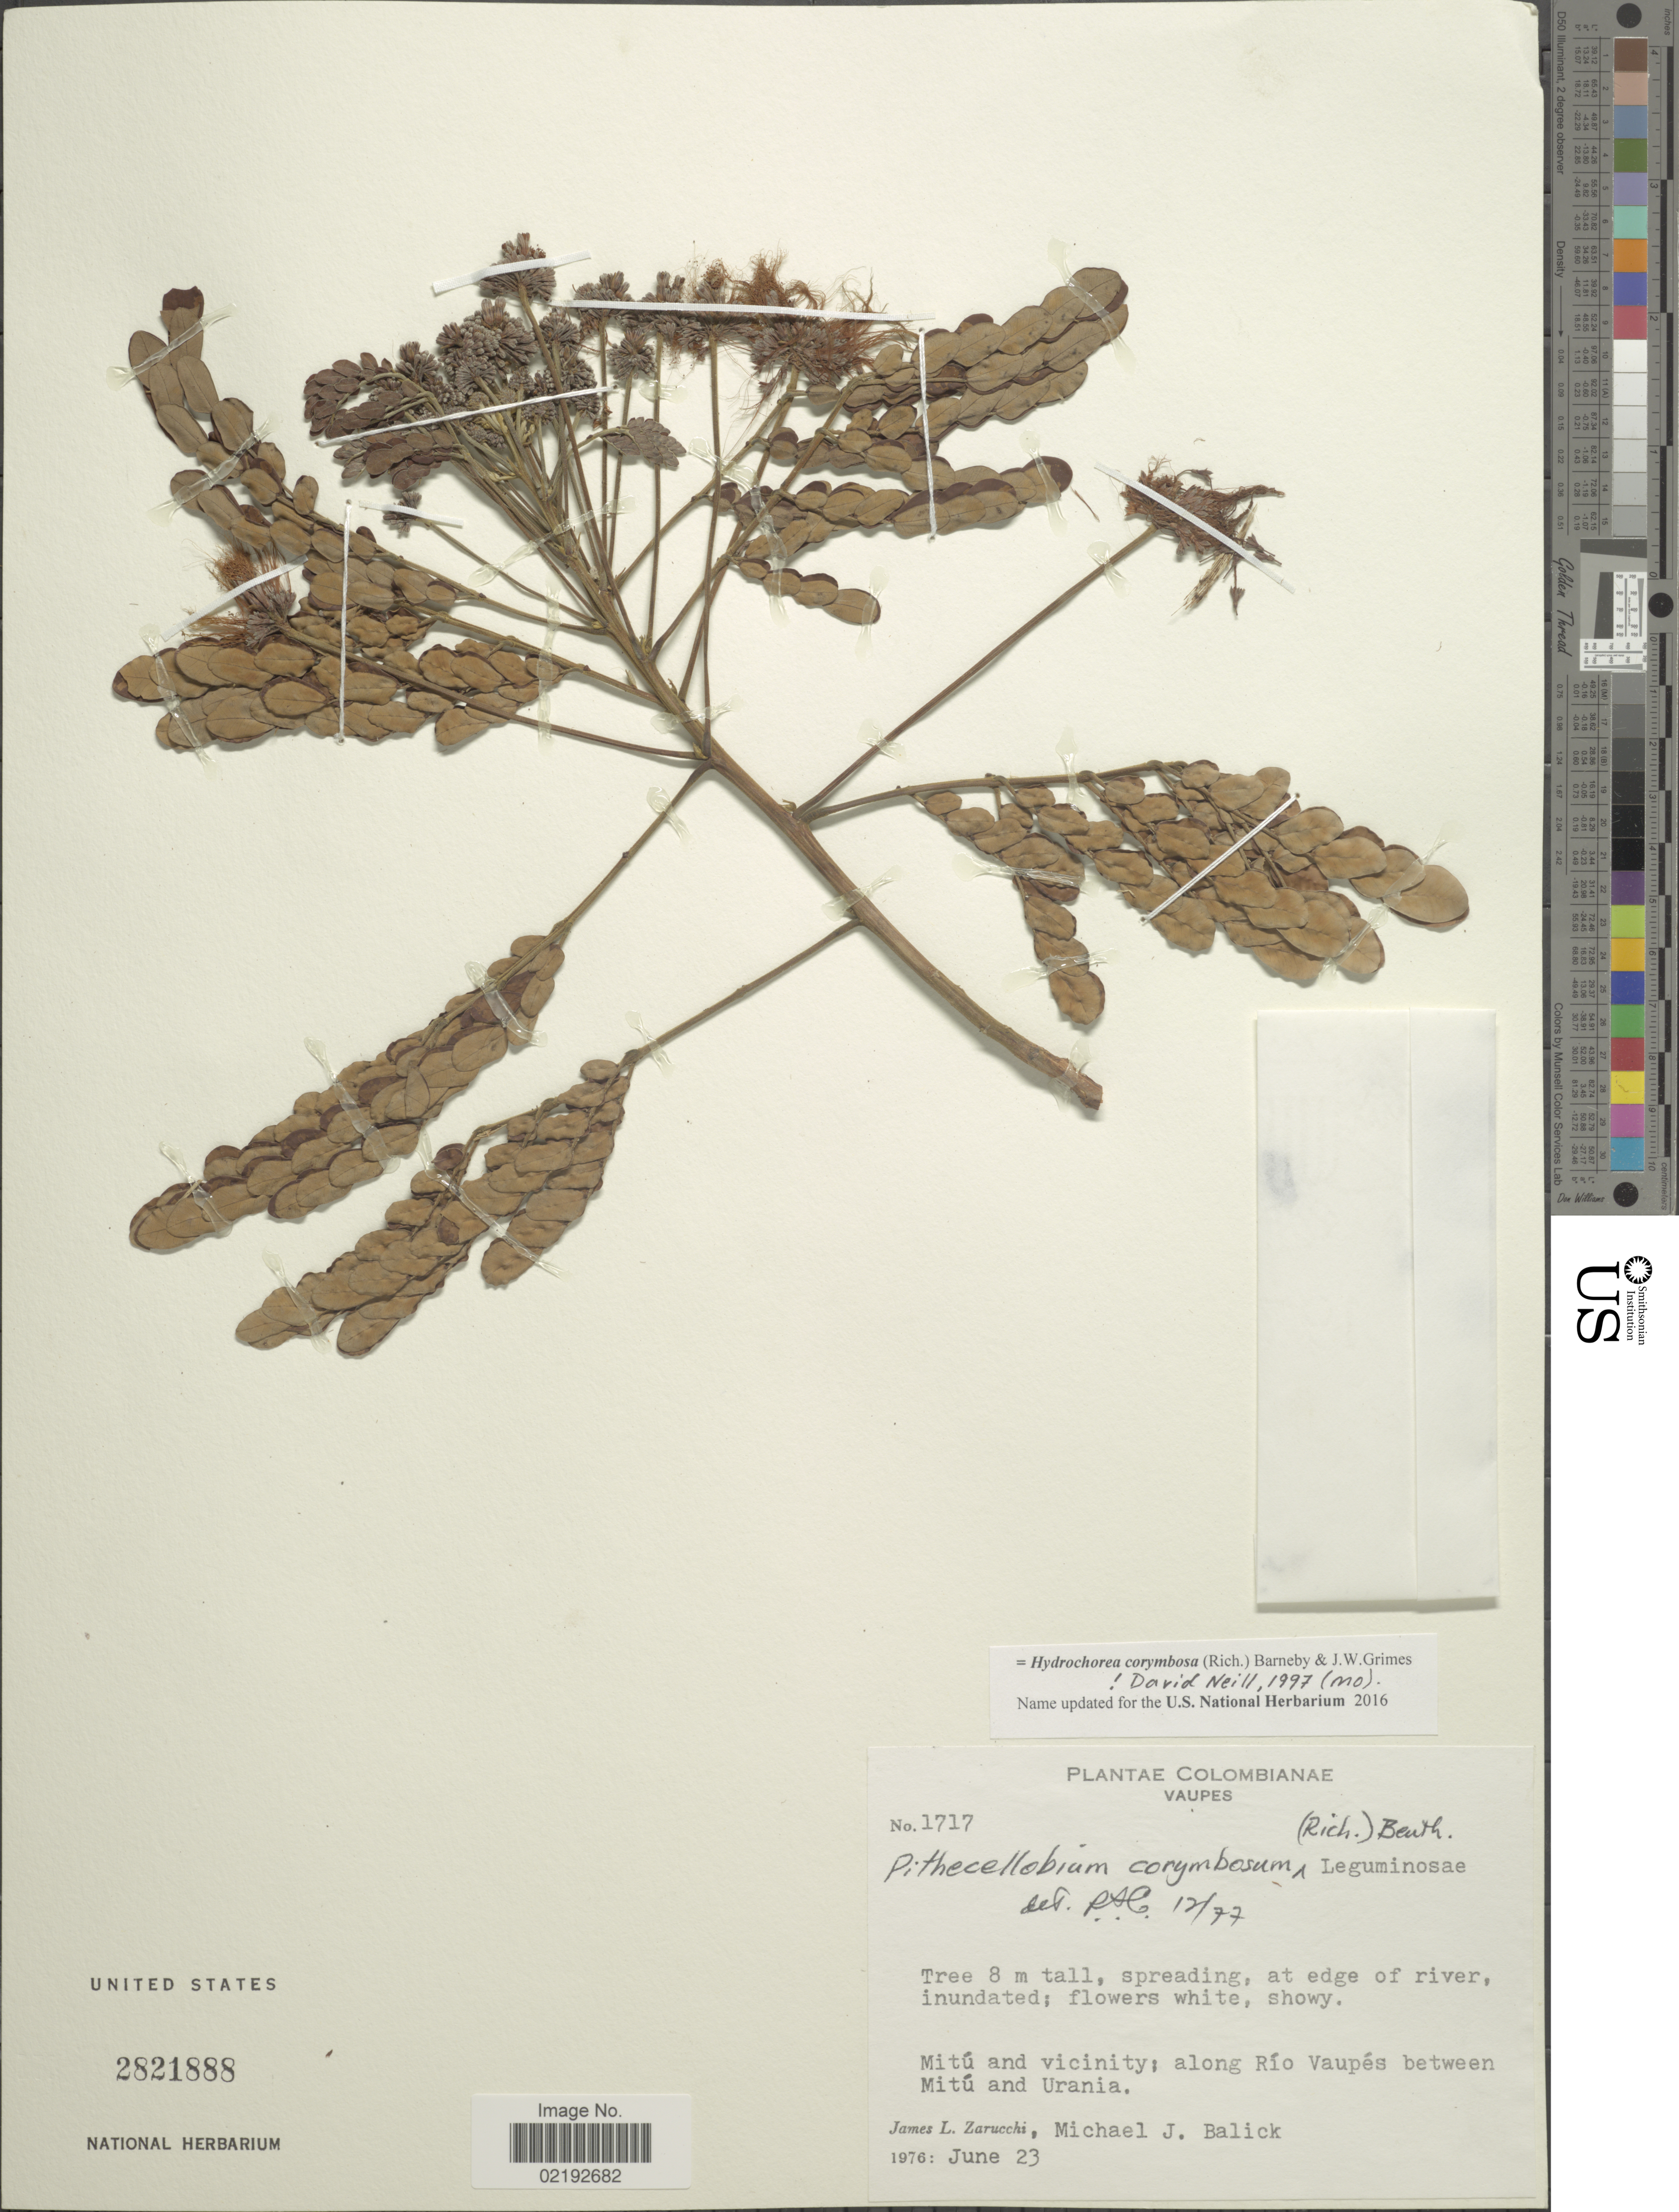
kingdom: Plantae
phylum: Tracheophyta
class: Magnoliopsida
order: Fabales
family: Fabaceae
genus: Hydrochorea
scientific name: Hydrochorea corymbosa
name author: (Rich.) Barneby & J.W. Grimes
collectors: J. L. Zarucchi & M. J. Balick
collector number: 1717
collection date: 1976-06-23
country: Colombia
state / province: Vaupés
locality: Mitu and Vicinity, along Rio Vaupes between Mitu and Urania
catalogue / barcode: US 2821888